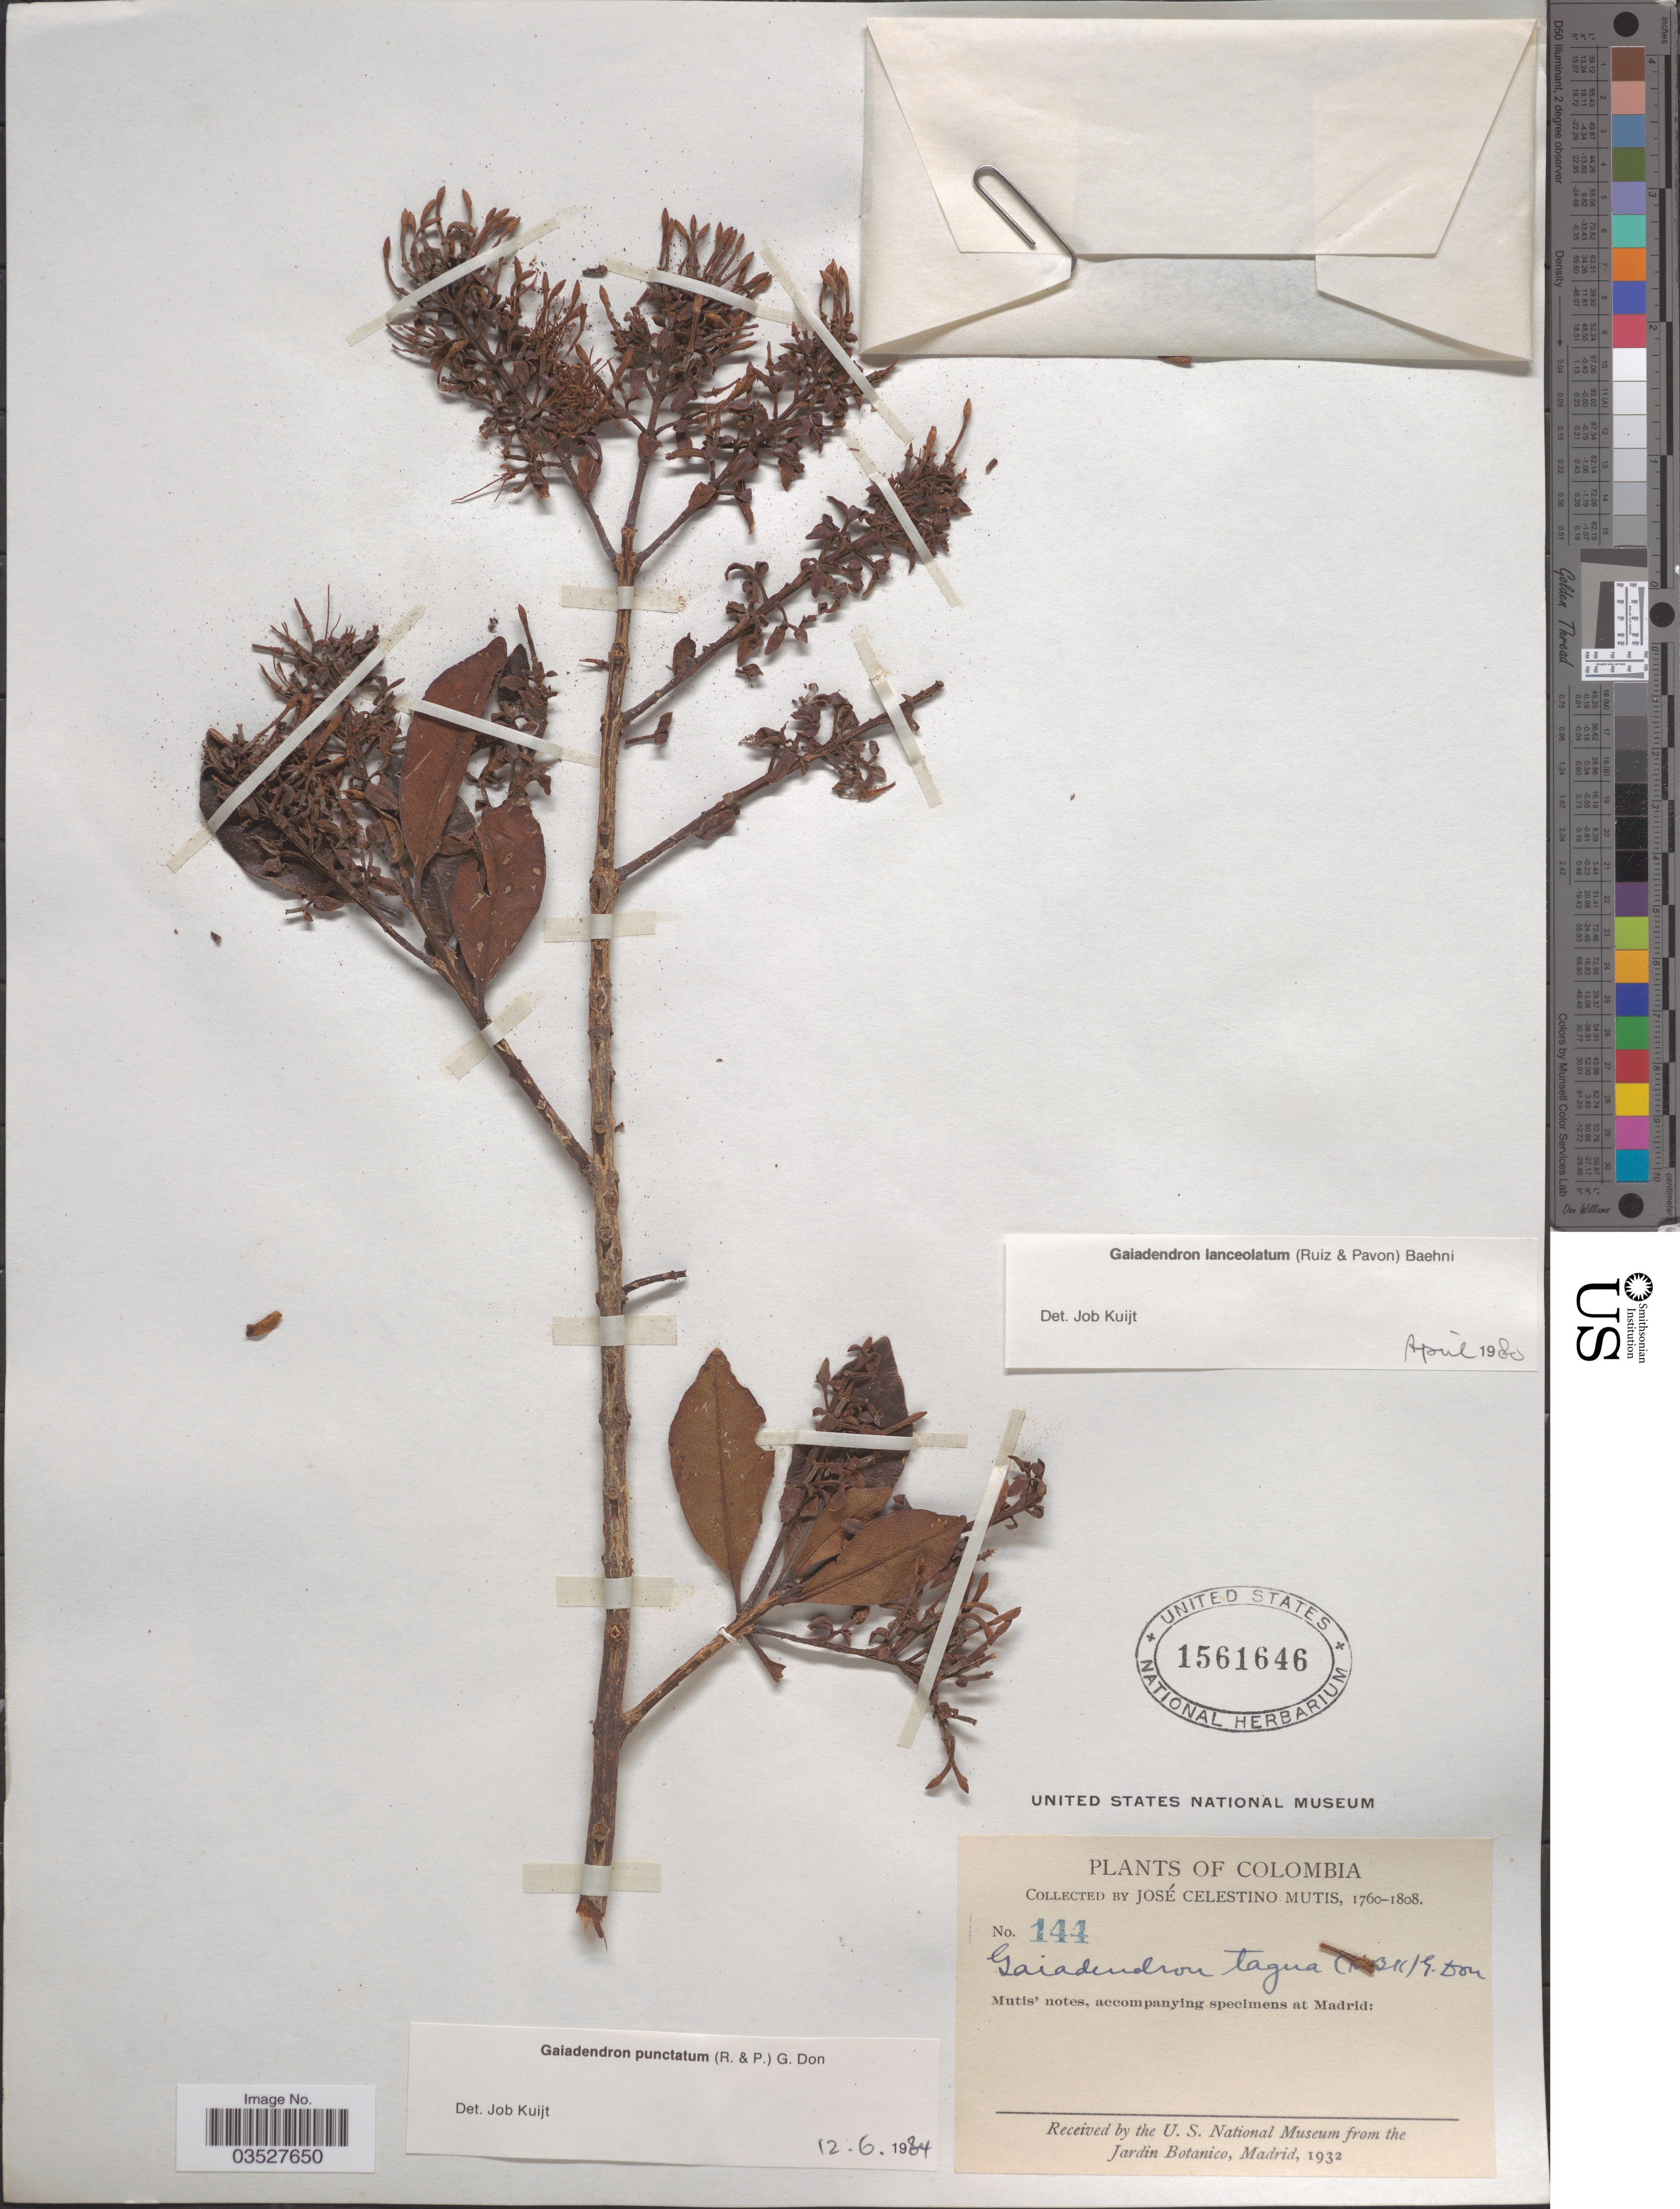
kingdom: Plantae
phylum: Tracheophyta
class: Magnoliopsida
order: Santalales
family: Loranthaceae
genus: Gaiadendron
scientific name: Gaiadendron punctatum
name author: (Ruiz & Pav.) G. Don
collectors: J. C. B. Mutis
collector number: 144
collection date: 1760/1808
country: Colombia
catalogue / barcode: US 1561646